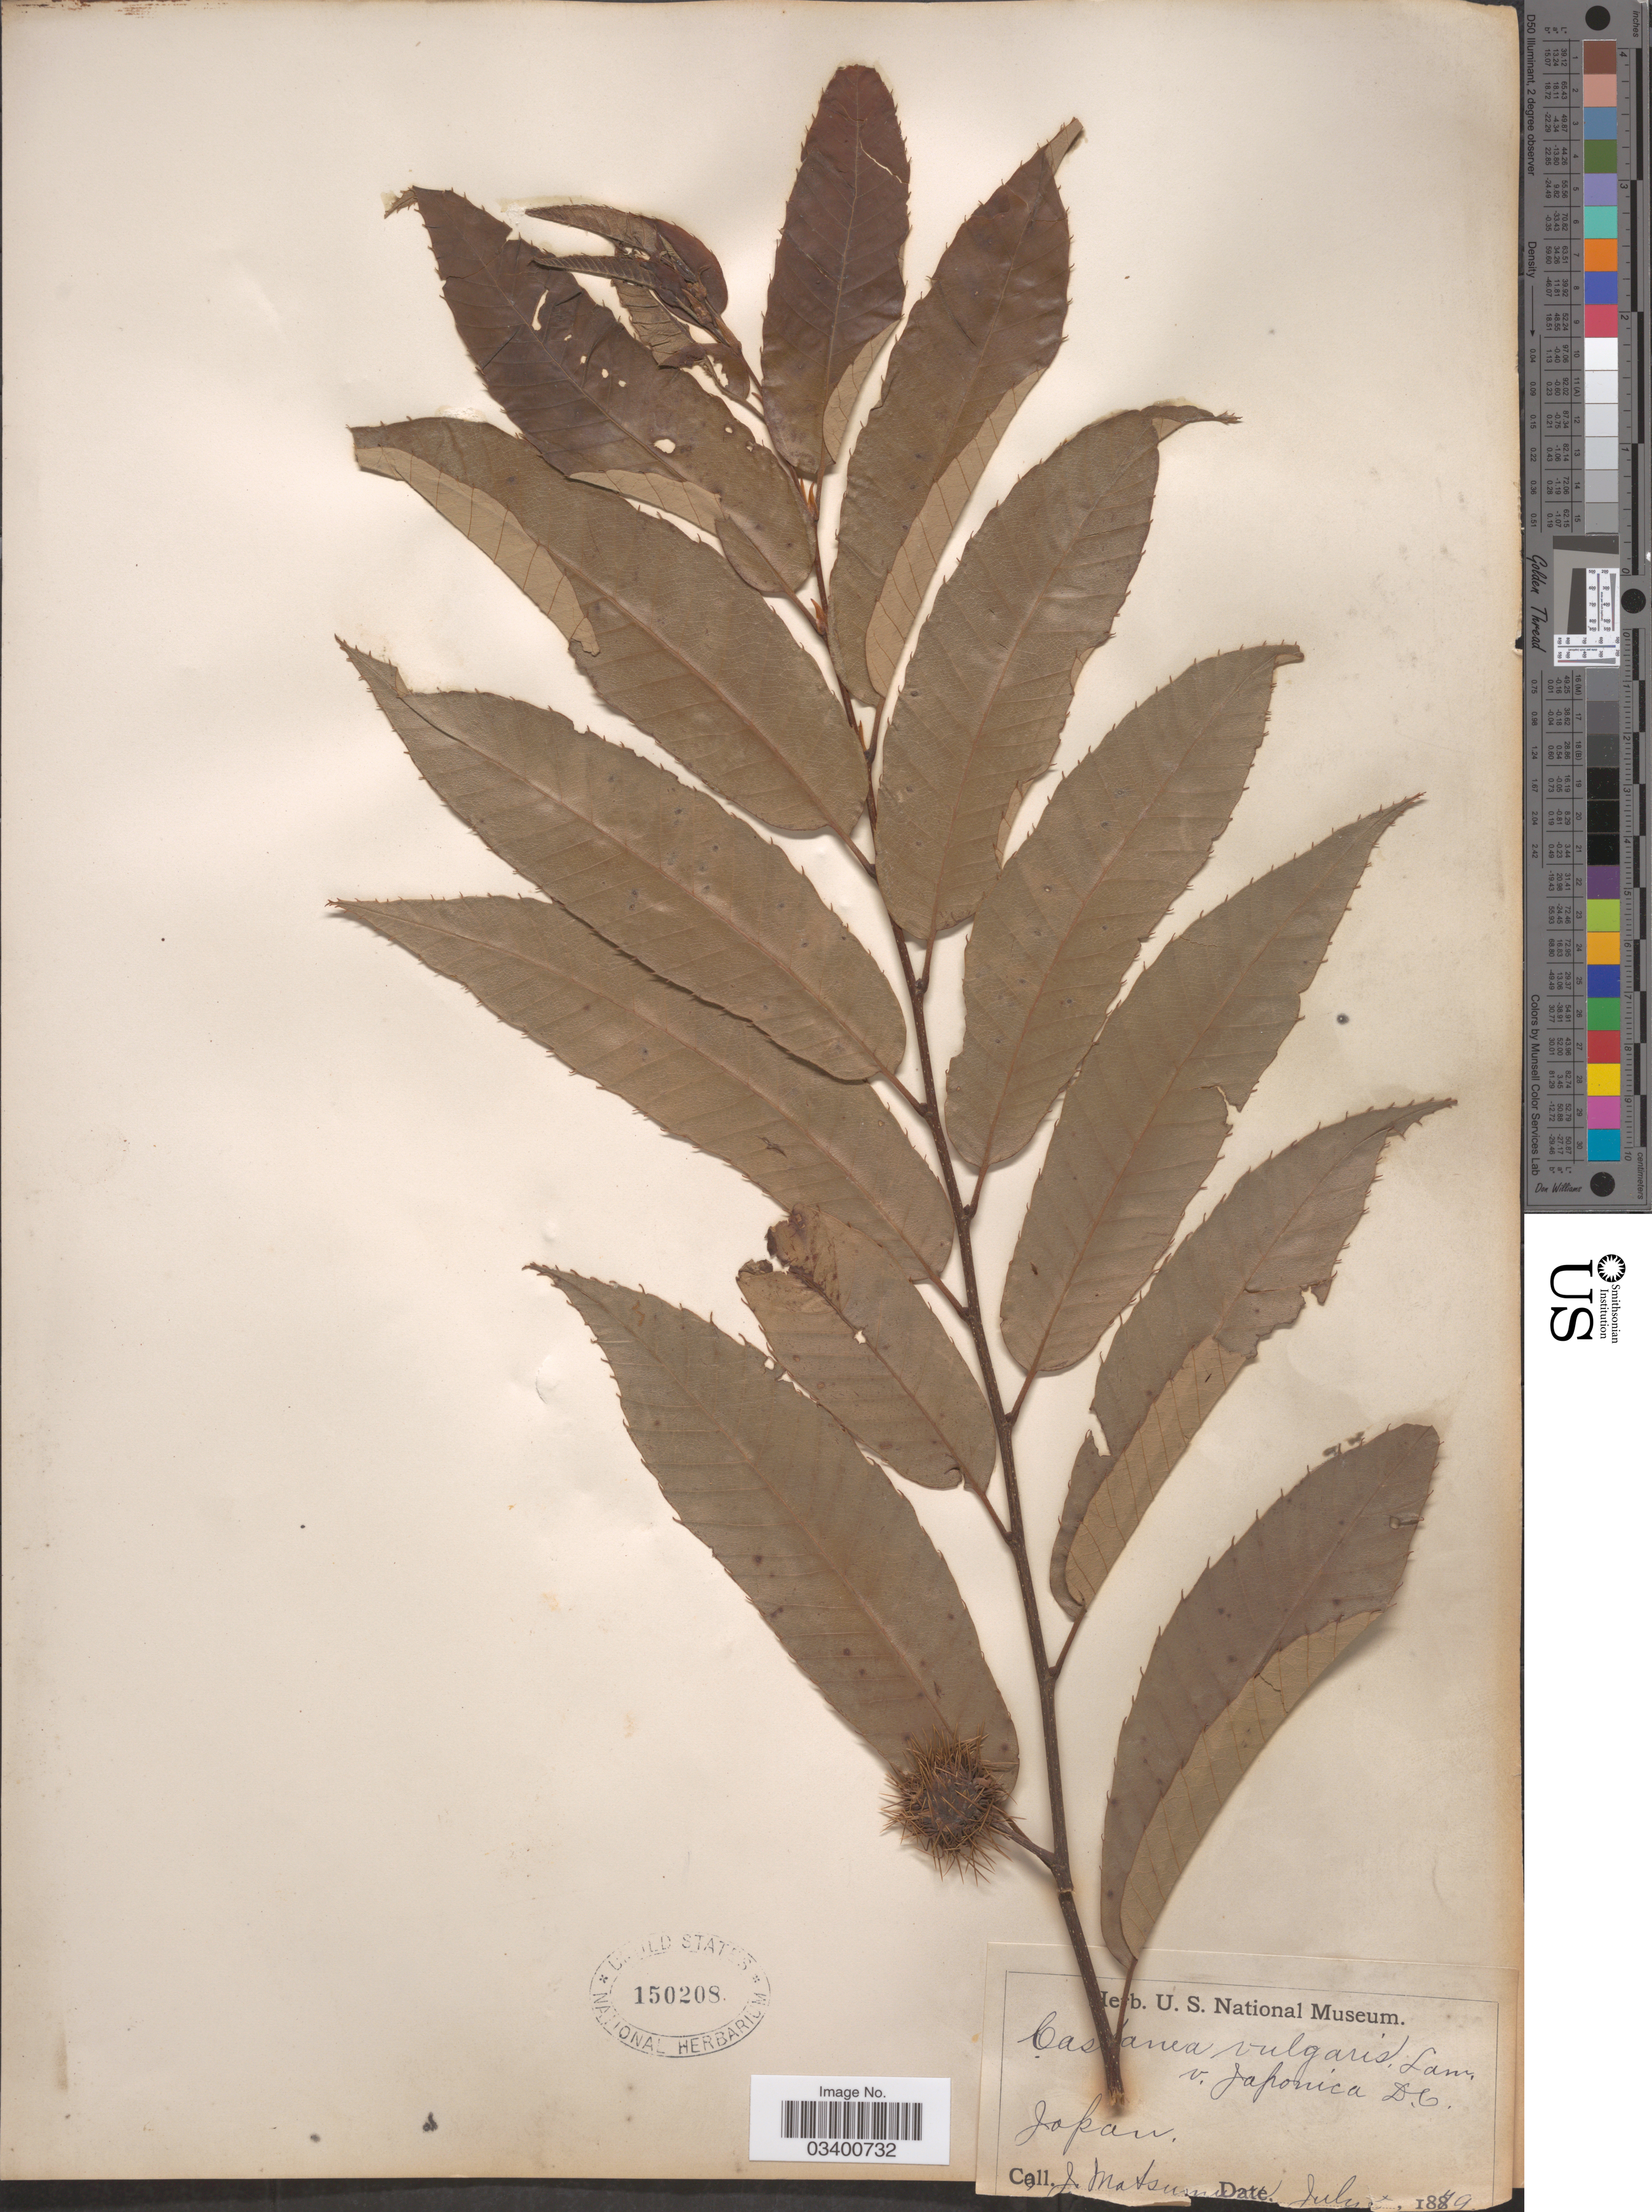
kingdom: Plantae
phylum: Tracheophyta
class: Magnoliopsida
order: Fagales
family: Fagaceae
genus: Castanea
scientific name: Castanea crenata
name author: Siebold & Zucc.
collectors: J. Matsumura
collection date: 1879-07-02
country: Japan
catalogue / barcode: US 150208